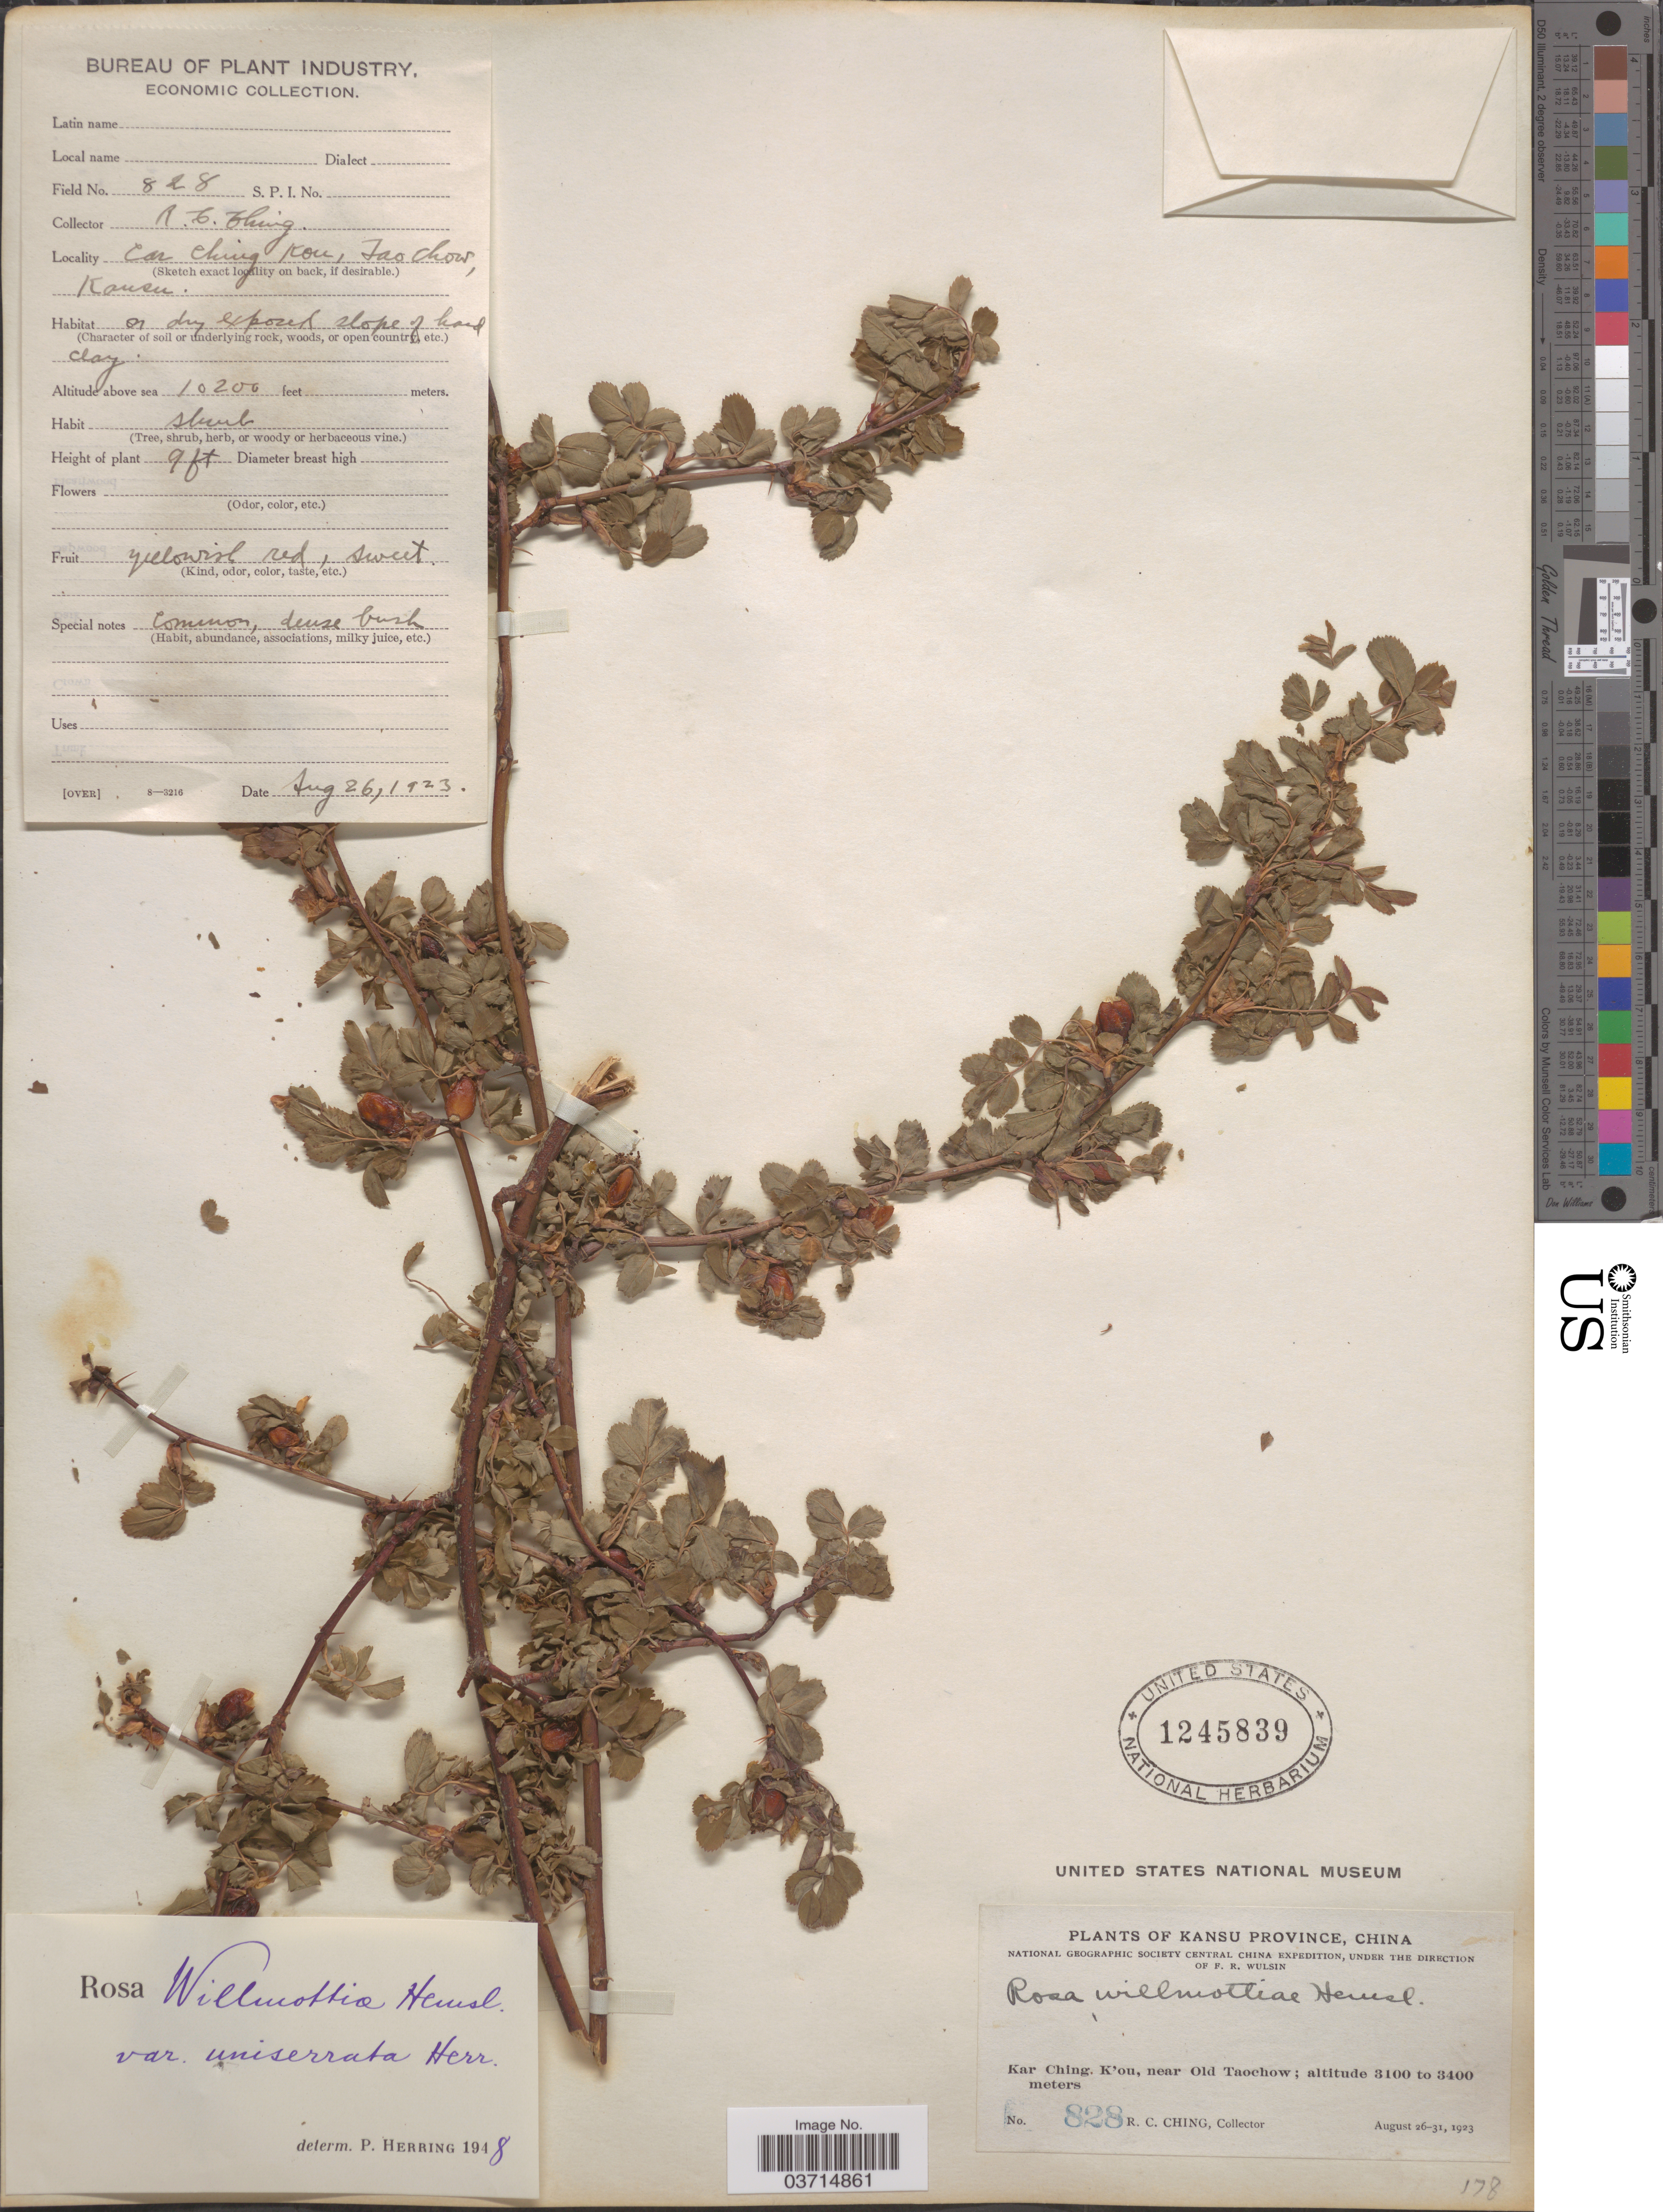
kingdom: Plantae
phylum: Tracheophyta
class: Magnoliopsida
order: Rosales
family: Rosaceae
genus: Rosa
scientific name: Rosa willmottiae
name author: Hemsl.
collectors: R. C. Ching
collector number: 828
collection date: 1923-08-26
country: China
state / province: Gansu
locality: Kansu Province. Kar Ching, K'ou, near Old Taochow.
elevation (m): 3109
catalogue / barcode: US 1245839